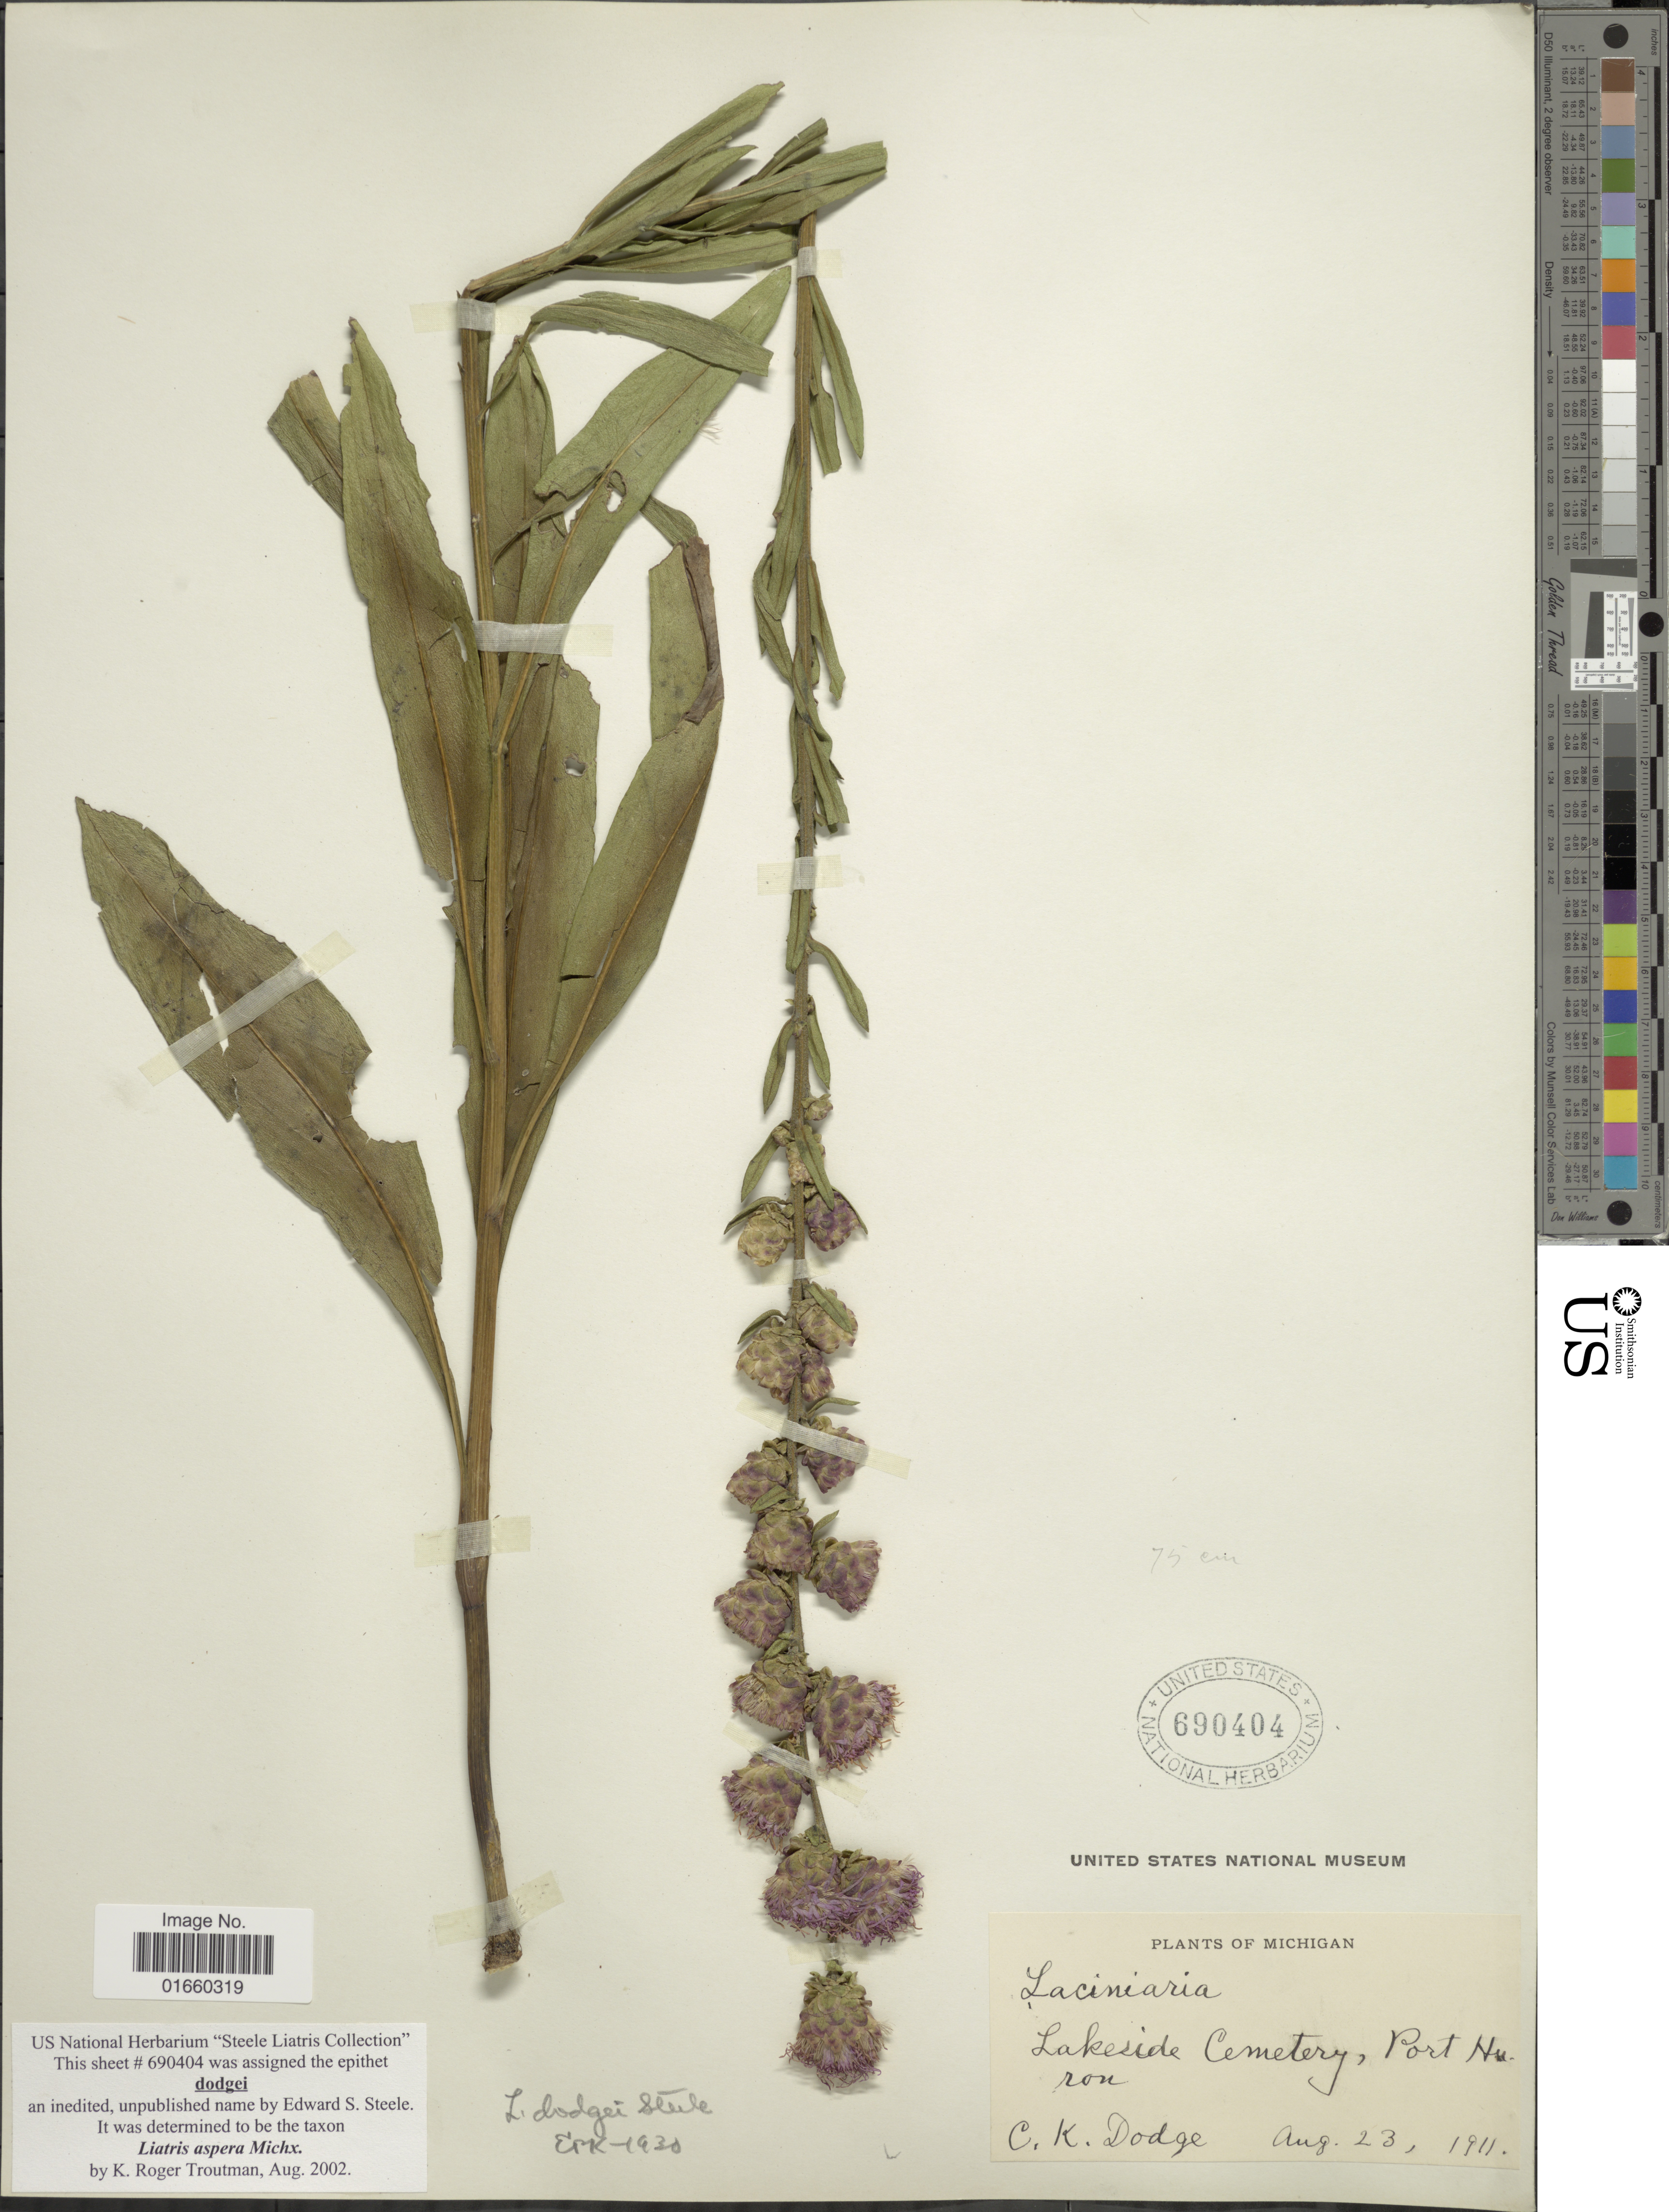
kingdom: Plantae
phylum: Tracheophyta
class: Magnoliopsida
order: Asterales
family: Asteraceae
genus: Liatris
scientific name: Liatris aspera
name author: Michx.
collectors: C. Dodge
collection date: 1911-08-23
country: United States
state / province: Michigan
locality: Lakeside Cemetery, Port Huron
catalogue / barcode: US 690404